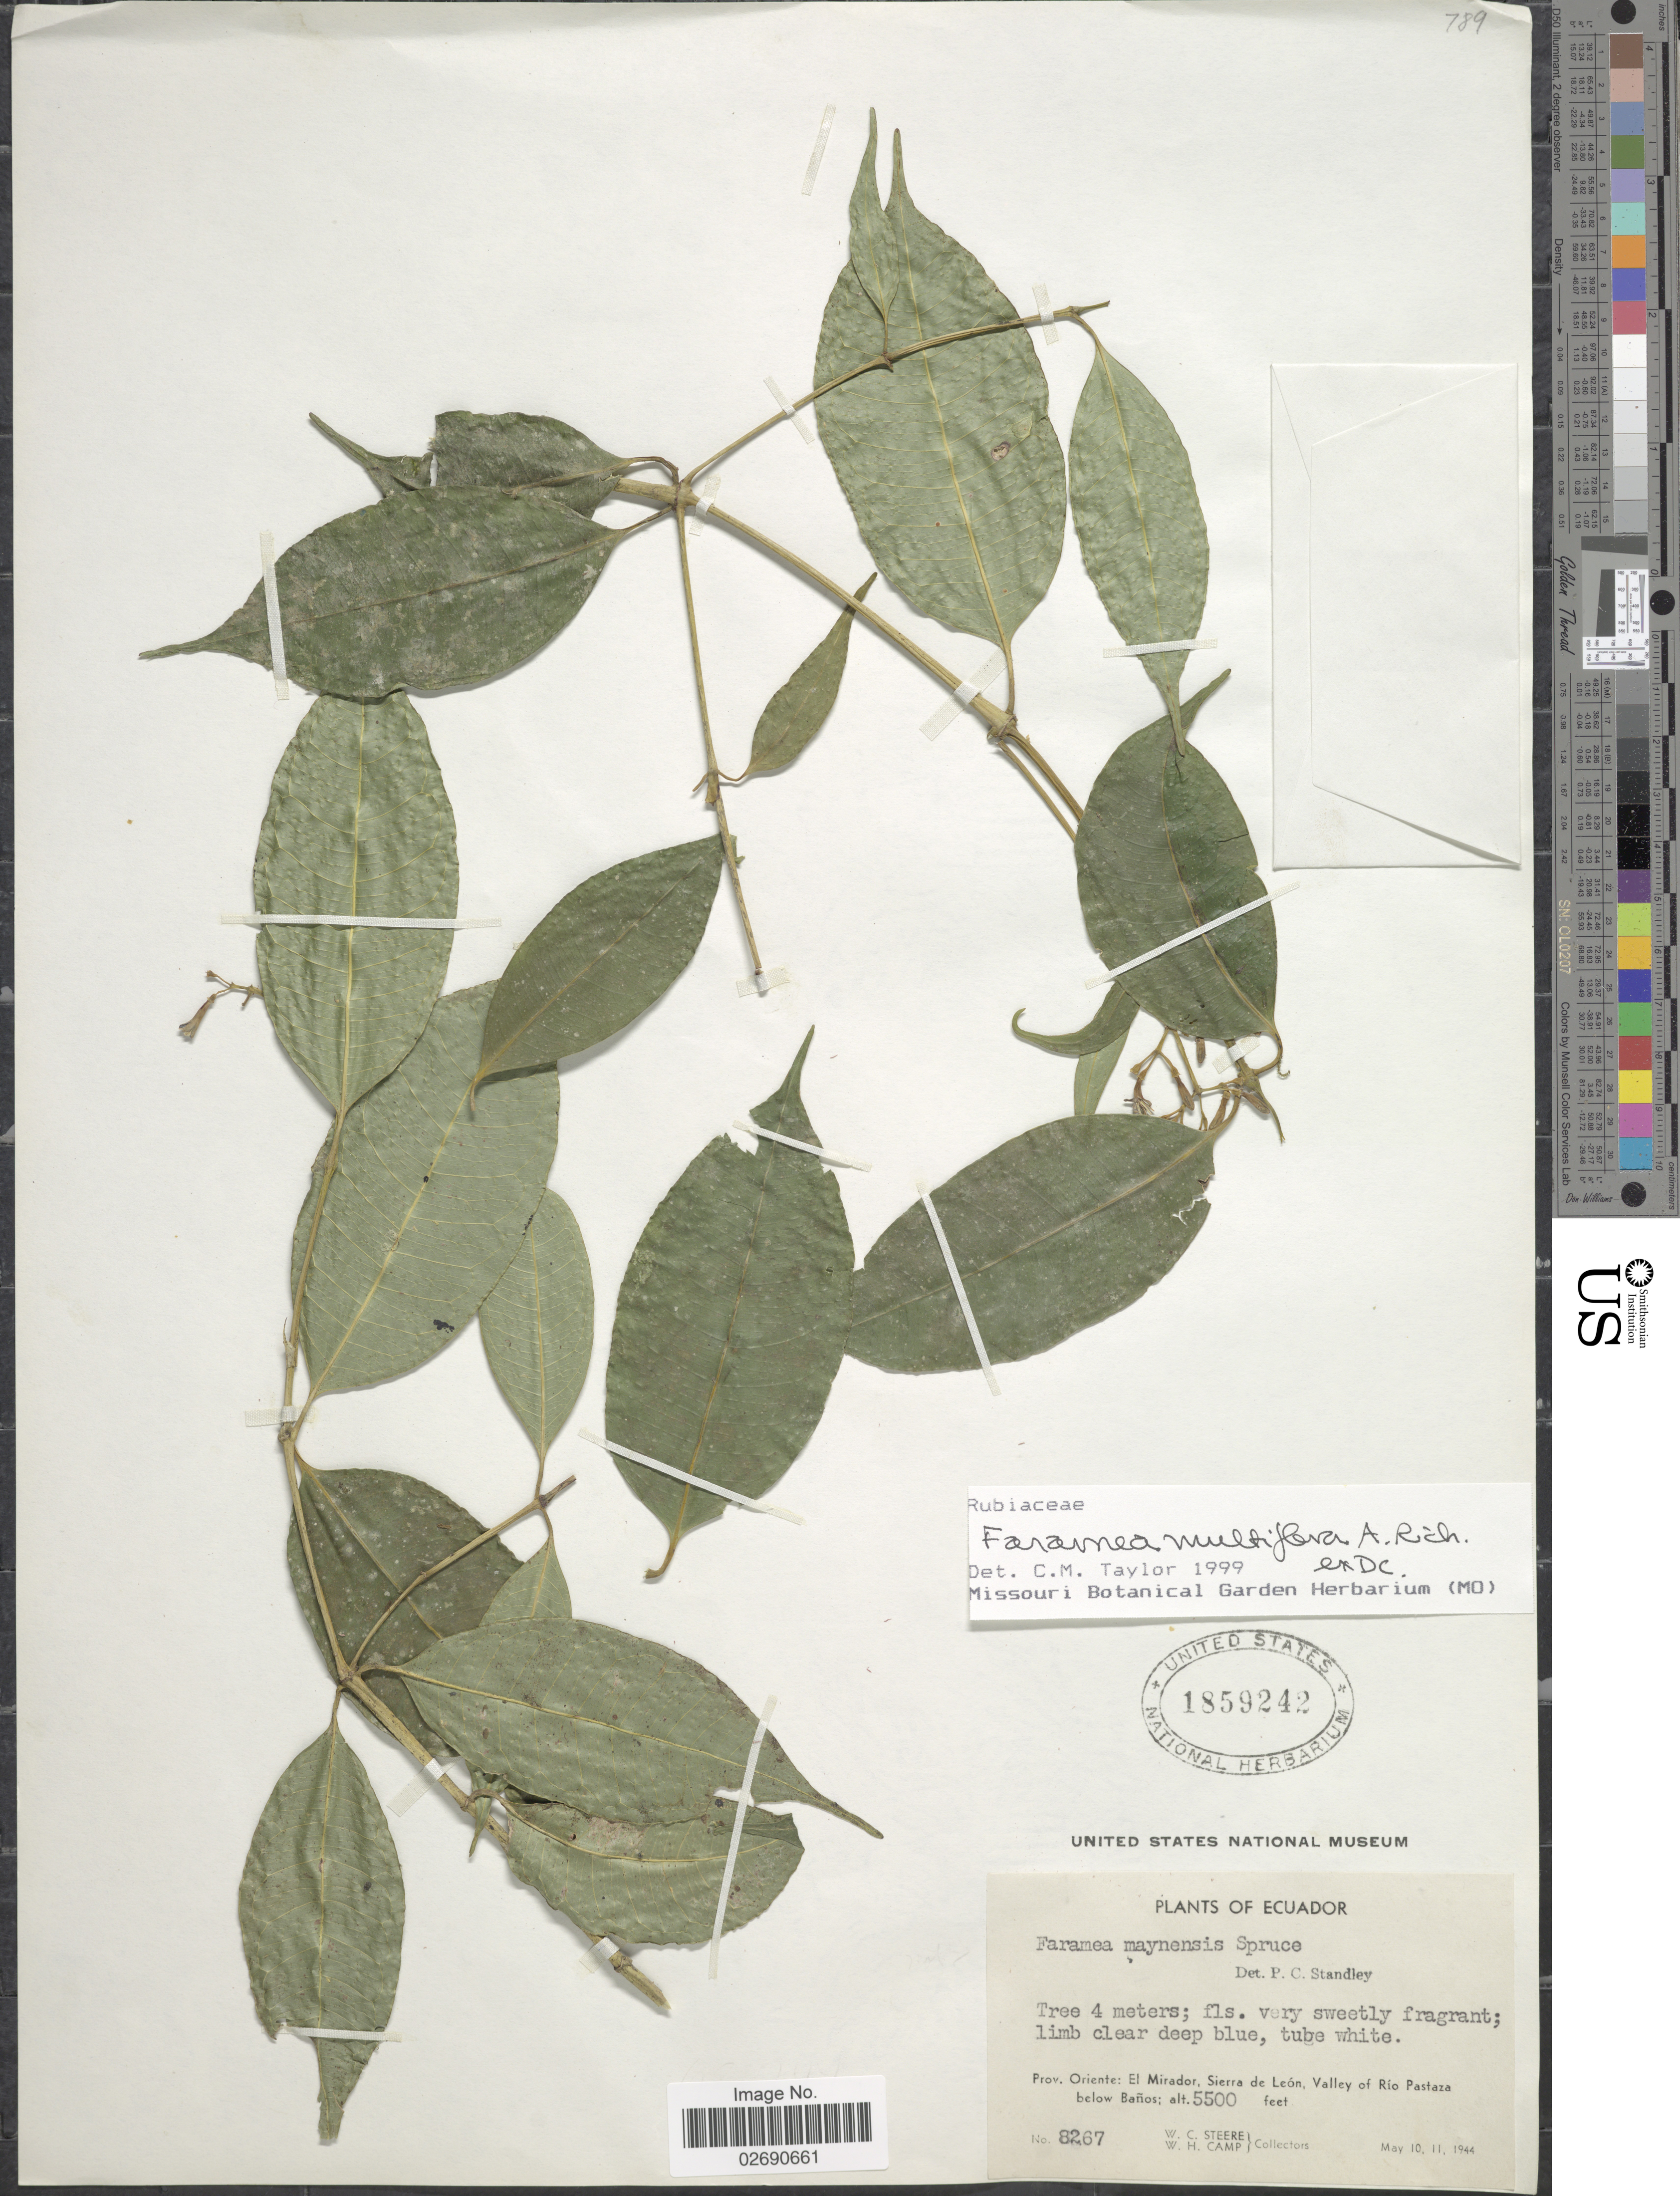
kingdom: Plantae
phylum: Tracheophyta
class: Magnoliopsida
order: Gentianales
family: Rubiaceae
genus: Faramea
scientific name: Faramea multiflora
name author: A. Rich. ex DC.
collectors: W. C. Steere & W. H. Camp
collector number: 8267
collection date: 1944-05-10/1944-05-11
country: Ecuador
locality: Prov. Oriente: El Mirador, Sierra de León, Valley of Río Pastaza below Baños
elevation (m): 1676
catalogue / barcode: US 1859242